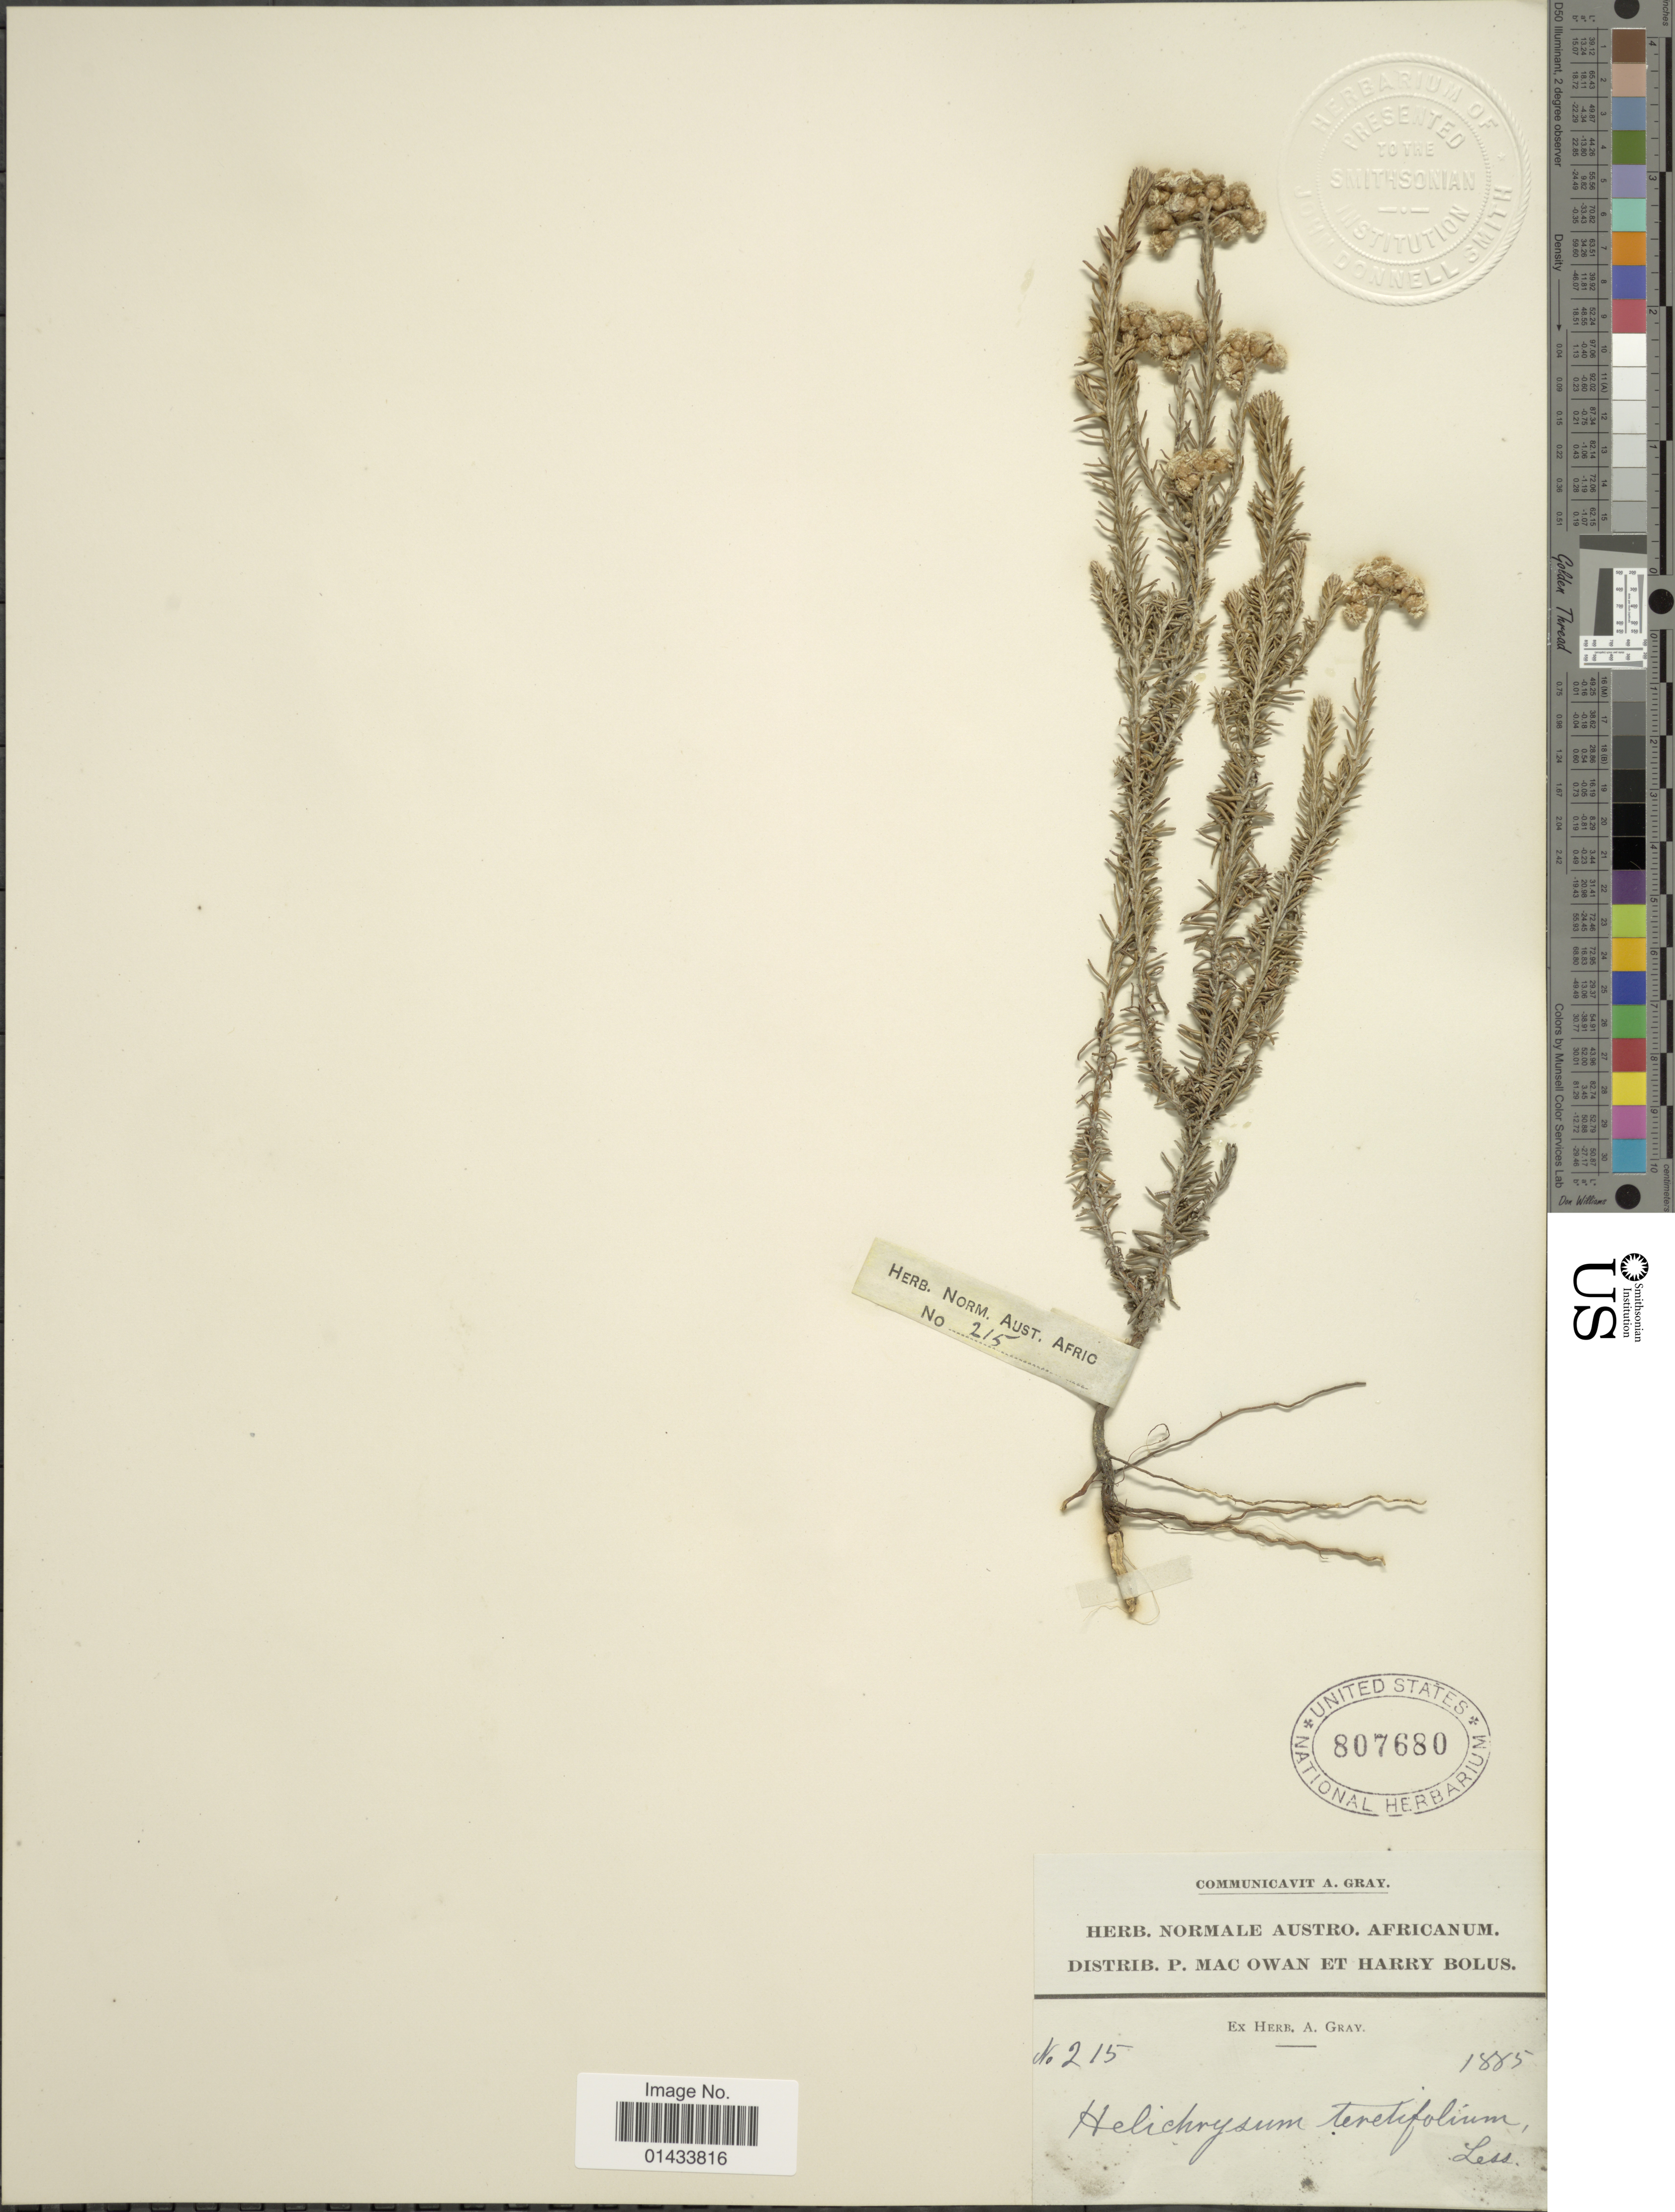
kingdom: Plantae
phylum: Tracheophyta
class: Magnoliopsida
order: Asterales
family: Asteraceae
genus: Helichrysum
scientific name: Helichrysum teretifolium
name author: Sweet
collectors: ex herb. Gray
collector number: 215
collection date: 1885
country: South Africa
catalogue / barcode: US 807680